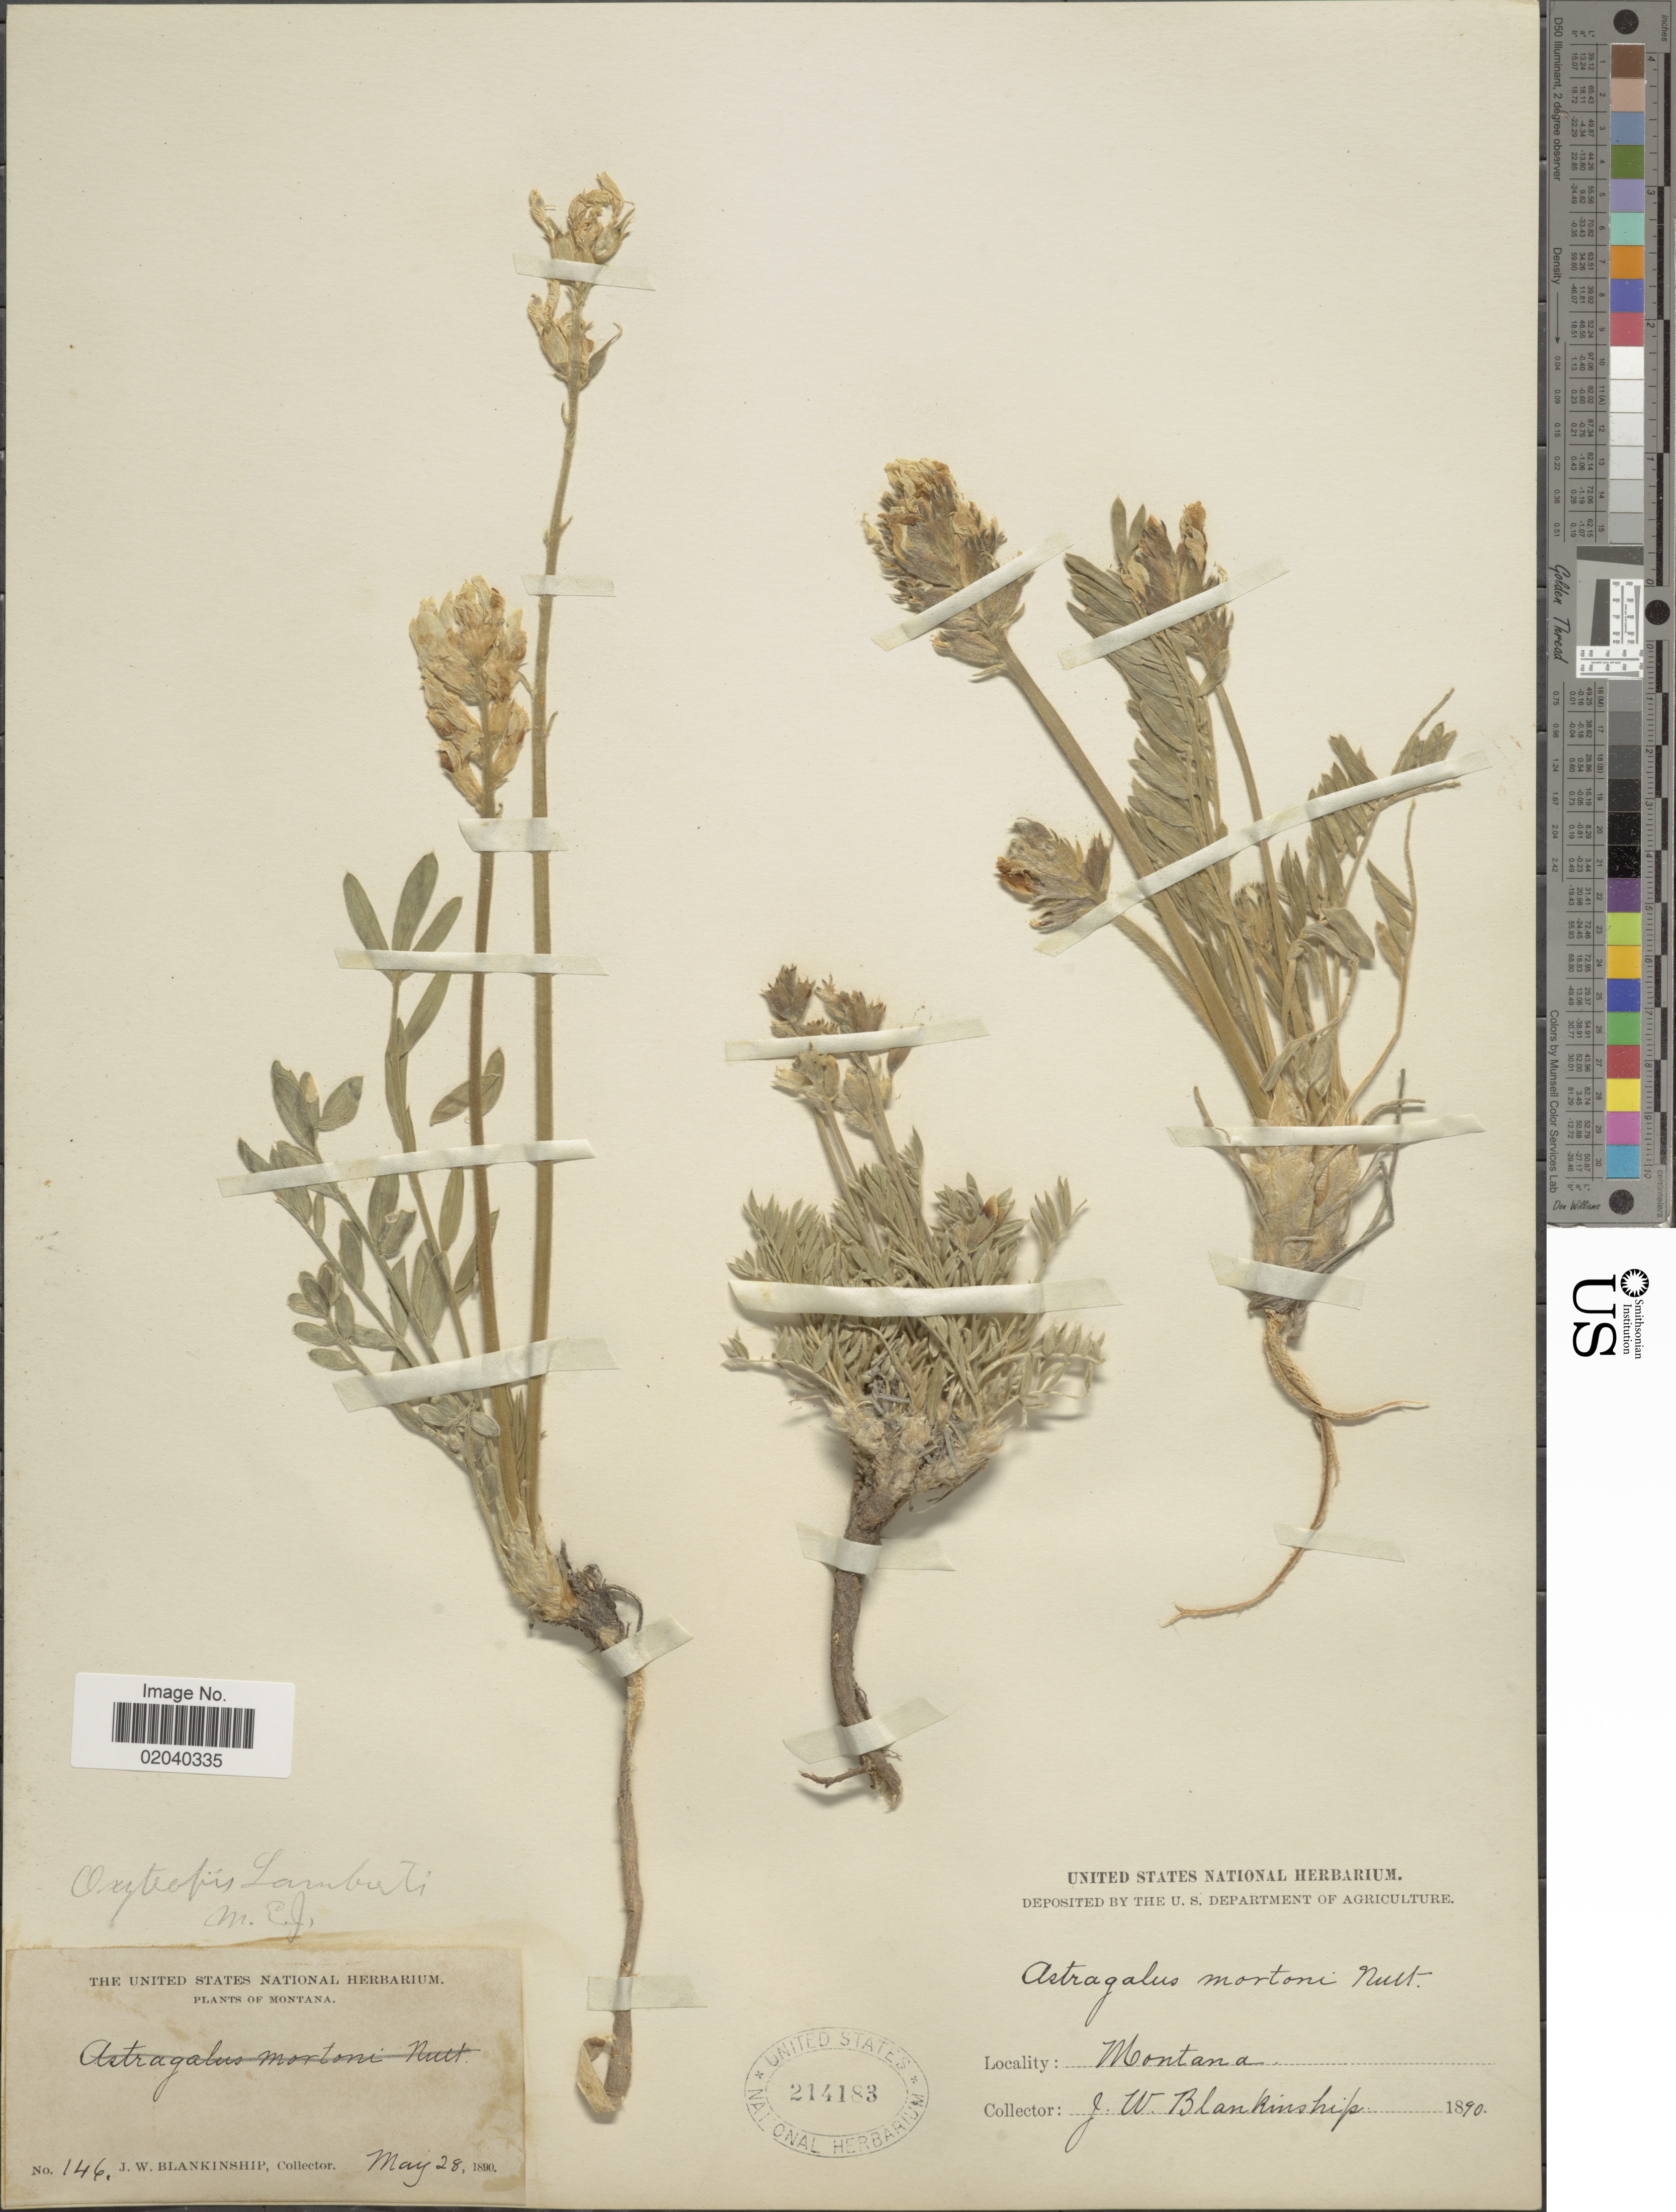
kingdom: Plantae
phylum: Tracheophyta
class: Magnoliopsida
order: Fabales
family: Fabaceae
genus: Oxytropis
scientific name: Oxytropis sericea var. sericea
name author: Nutt.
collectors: J. W. Blankinship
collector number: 146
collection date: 1890-05-28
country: United States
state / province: Montana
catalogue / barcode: US 214183